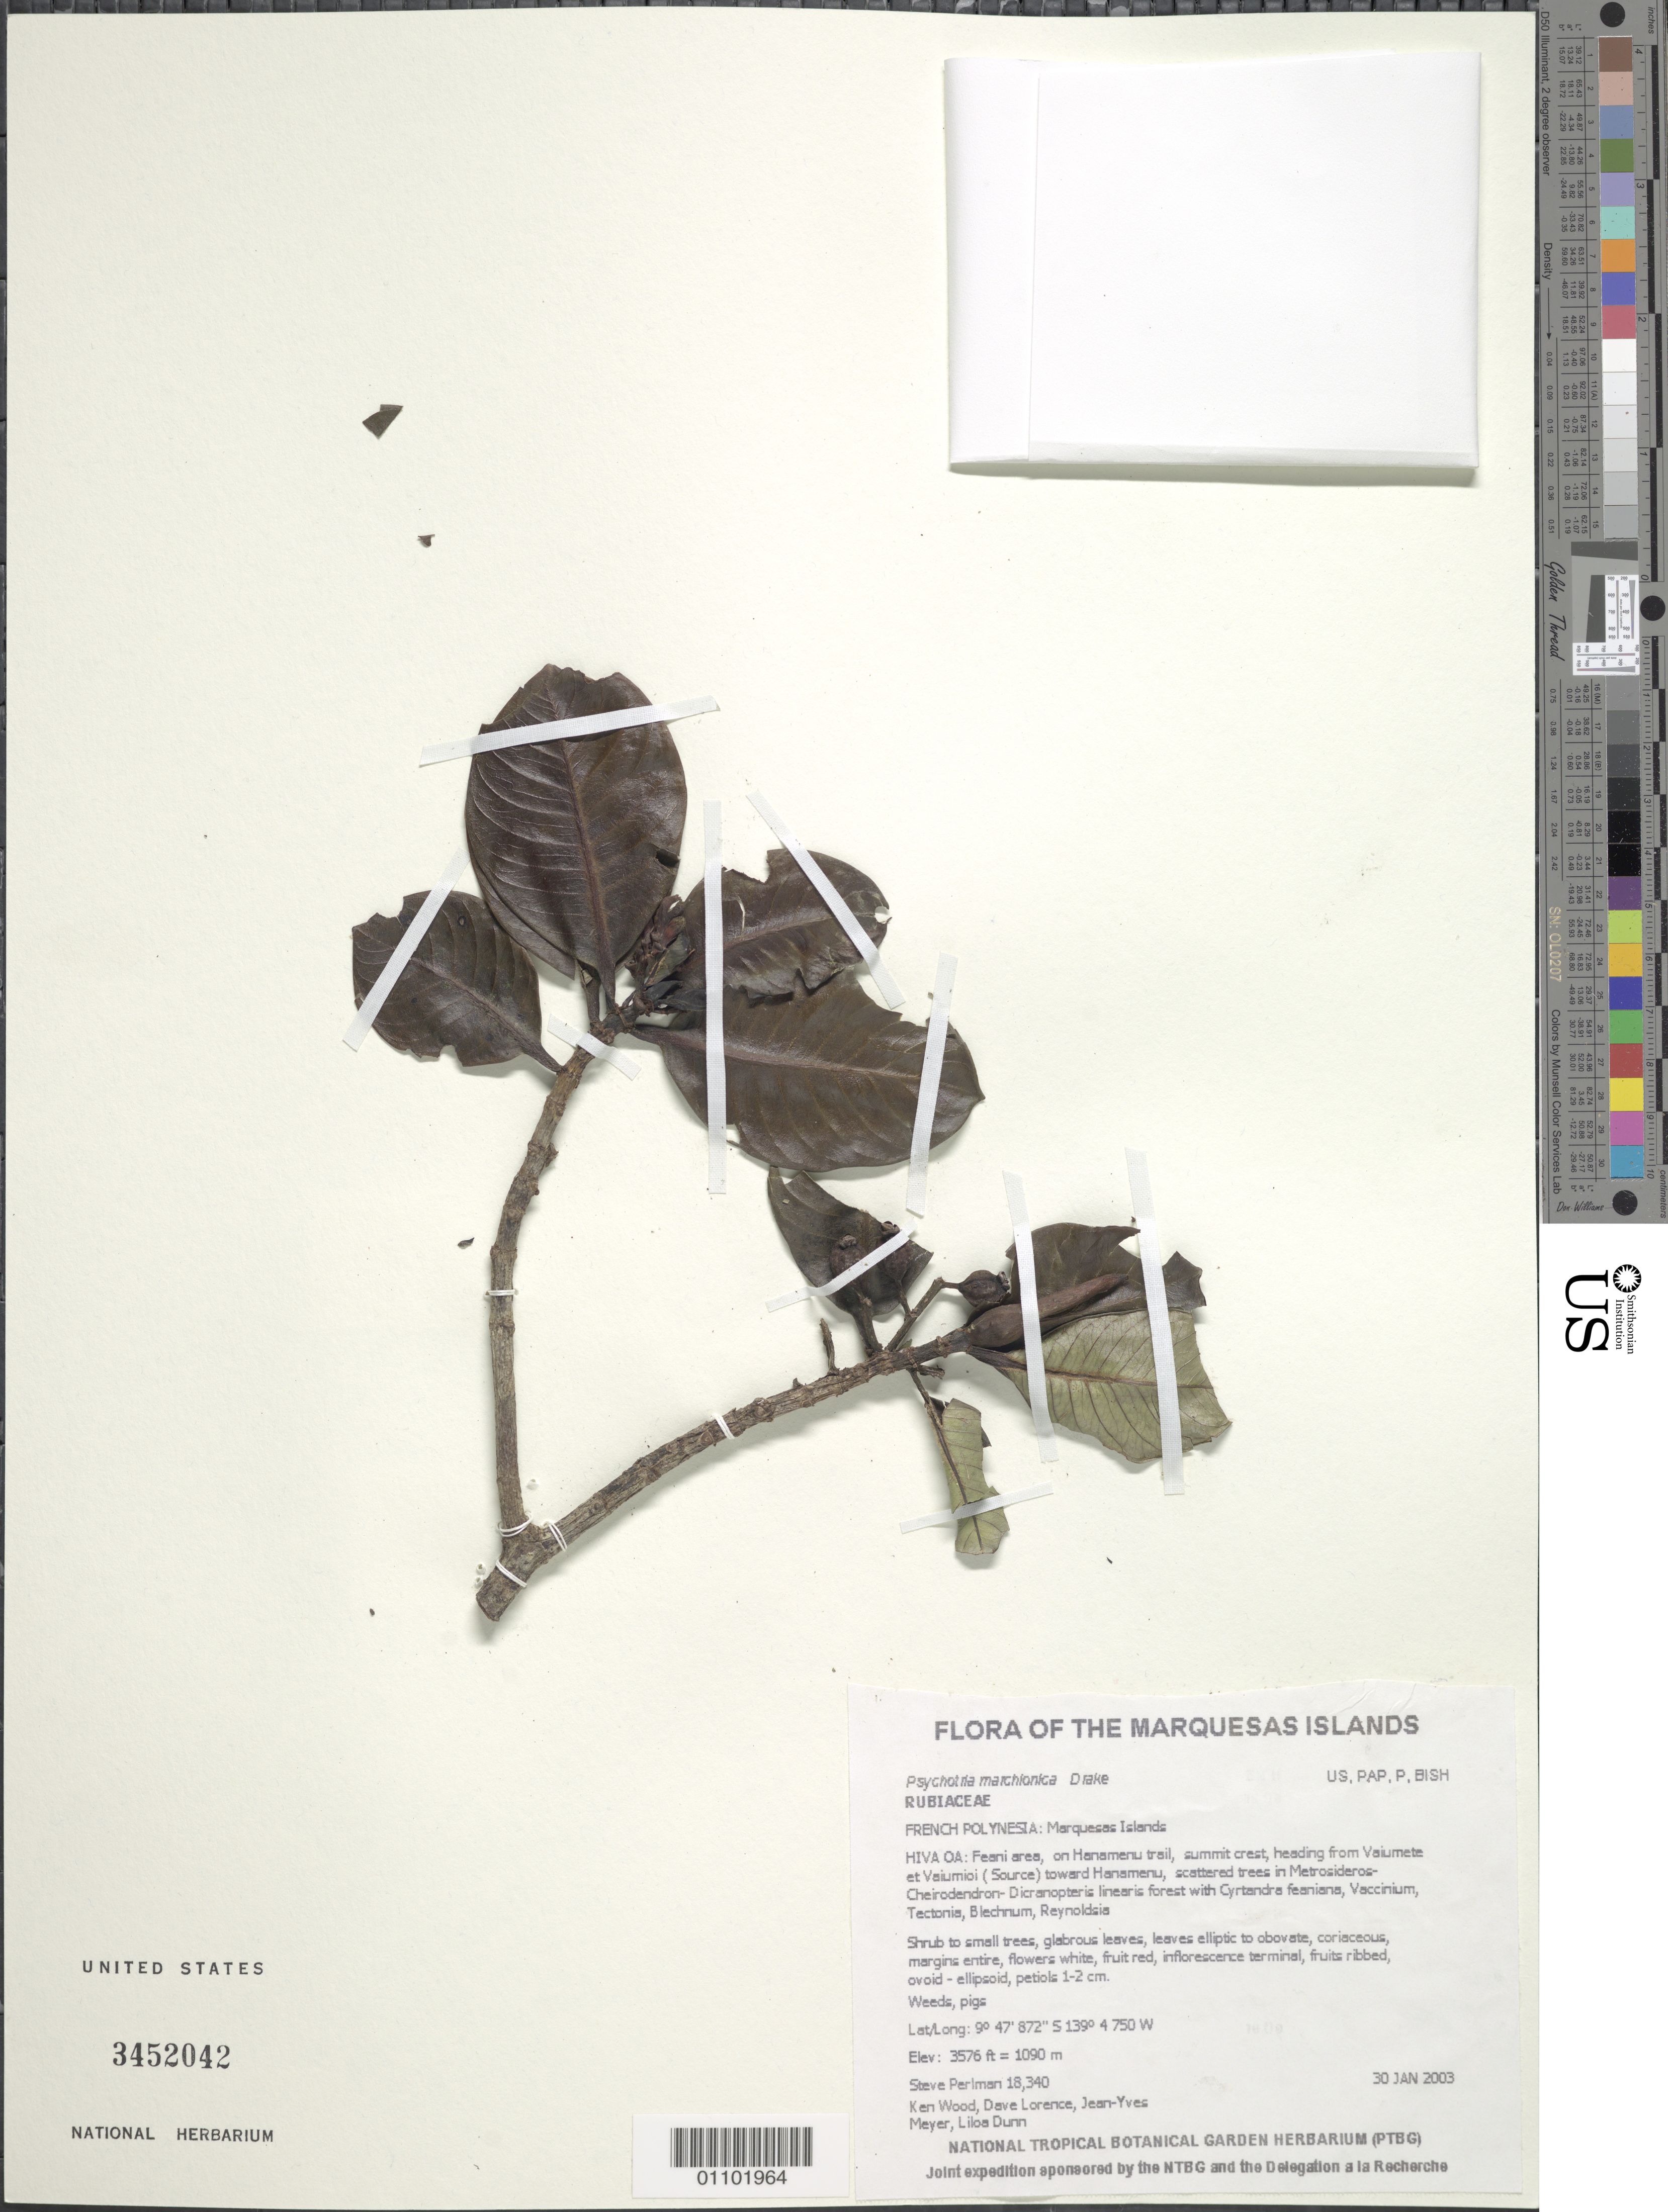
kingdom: Plantae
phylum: Tracheophyta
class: Magnoliopsida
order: Gentianales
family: Rubiaceae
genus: Psychotria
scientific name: Psychotria marchionica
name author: Drake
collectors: S. P. Perlman, K. R. Wood, D. Lorence, J.-Y. Meyer & L. Dunn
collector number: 18340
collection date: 2003-01-30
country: French Polynesia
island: Hiva Oa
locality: Feani area, on Hanamenu trail, summit crest, heading from Vaiumete et Vaiumimoi (Source) toard Hanamenu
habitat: Scattered trees in Metrosiderous - Cheirodendron - Dicranopteris linear forest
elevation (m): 1090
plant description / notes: Weeds, goats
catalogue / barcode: US 3452042